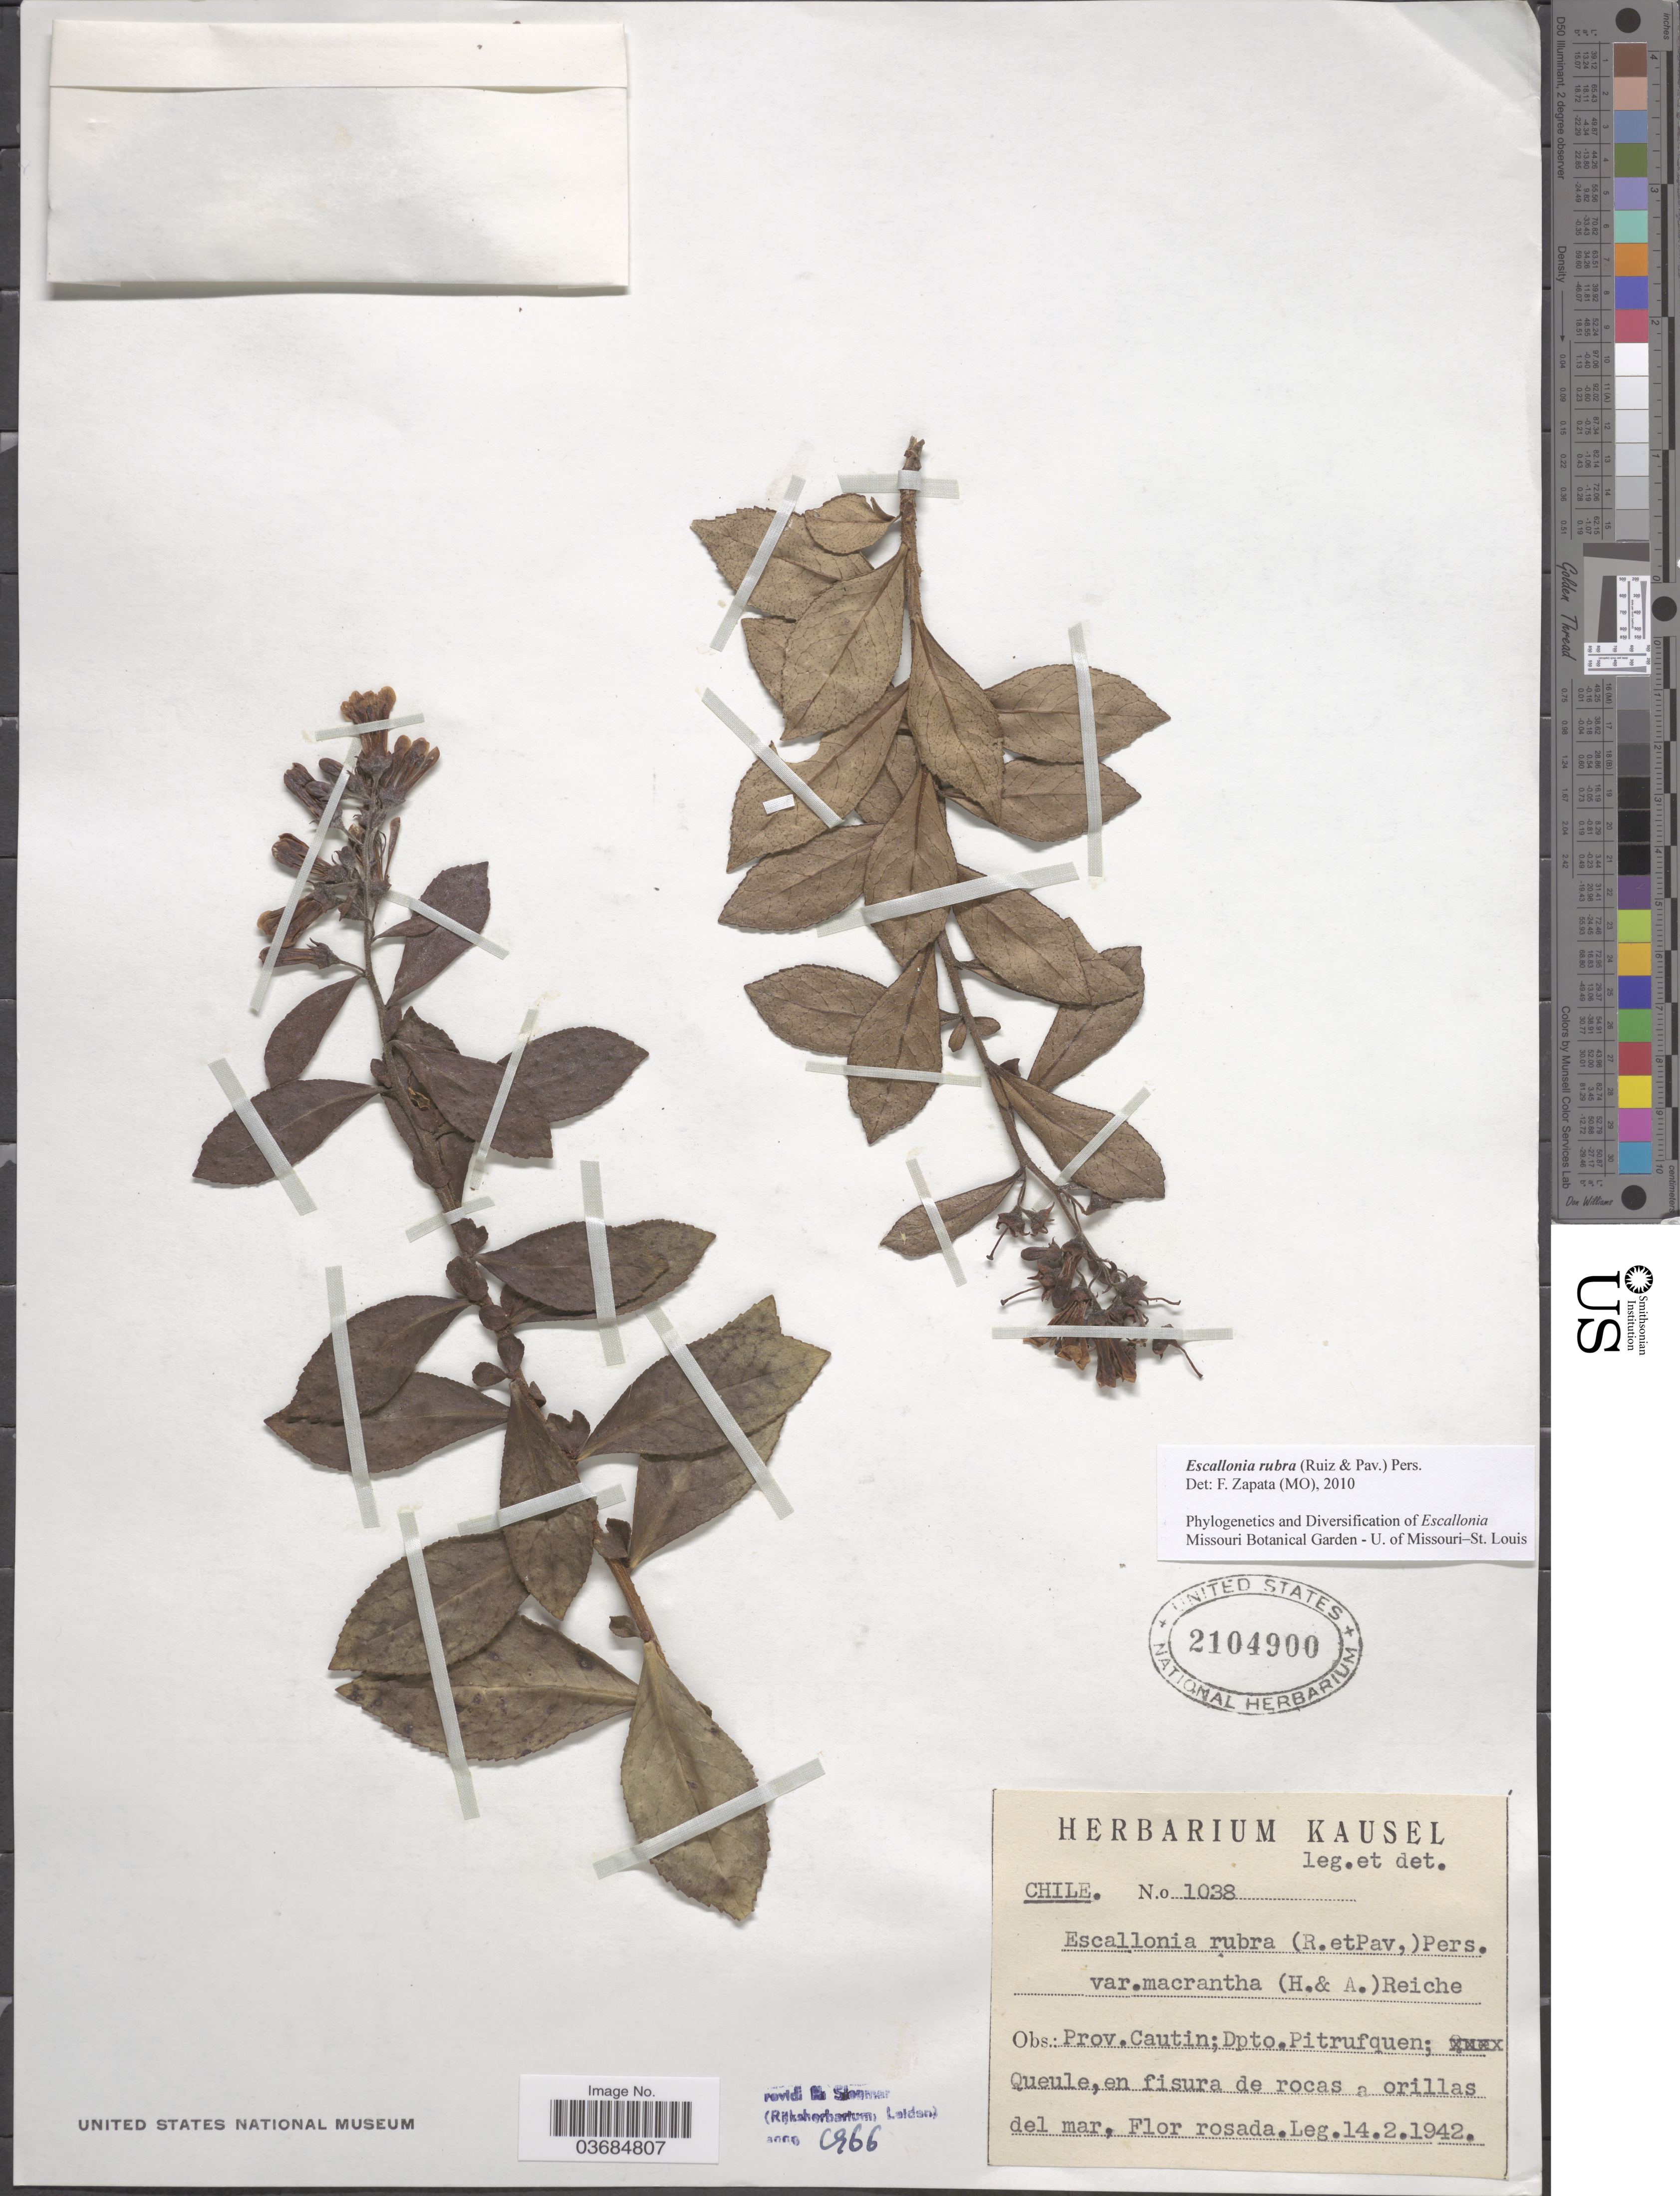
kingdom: Plantae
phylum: Tracheophyta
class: Magnoliopsida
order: Escalloniales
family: Escalloniaceae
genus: Escallonia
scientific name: Escallonia rubra var. rubra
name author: (Ruiz & Pav.) Pers.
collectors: Ex herb. Kausel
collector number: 1038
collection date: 1942-02-14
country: Chile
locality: Prov. Cautin; Dpto. Pitrufquen; Queule, en fisura de rocas a orillas del mar.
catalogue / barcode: US 2104900